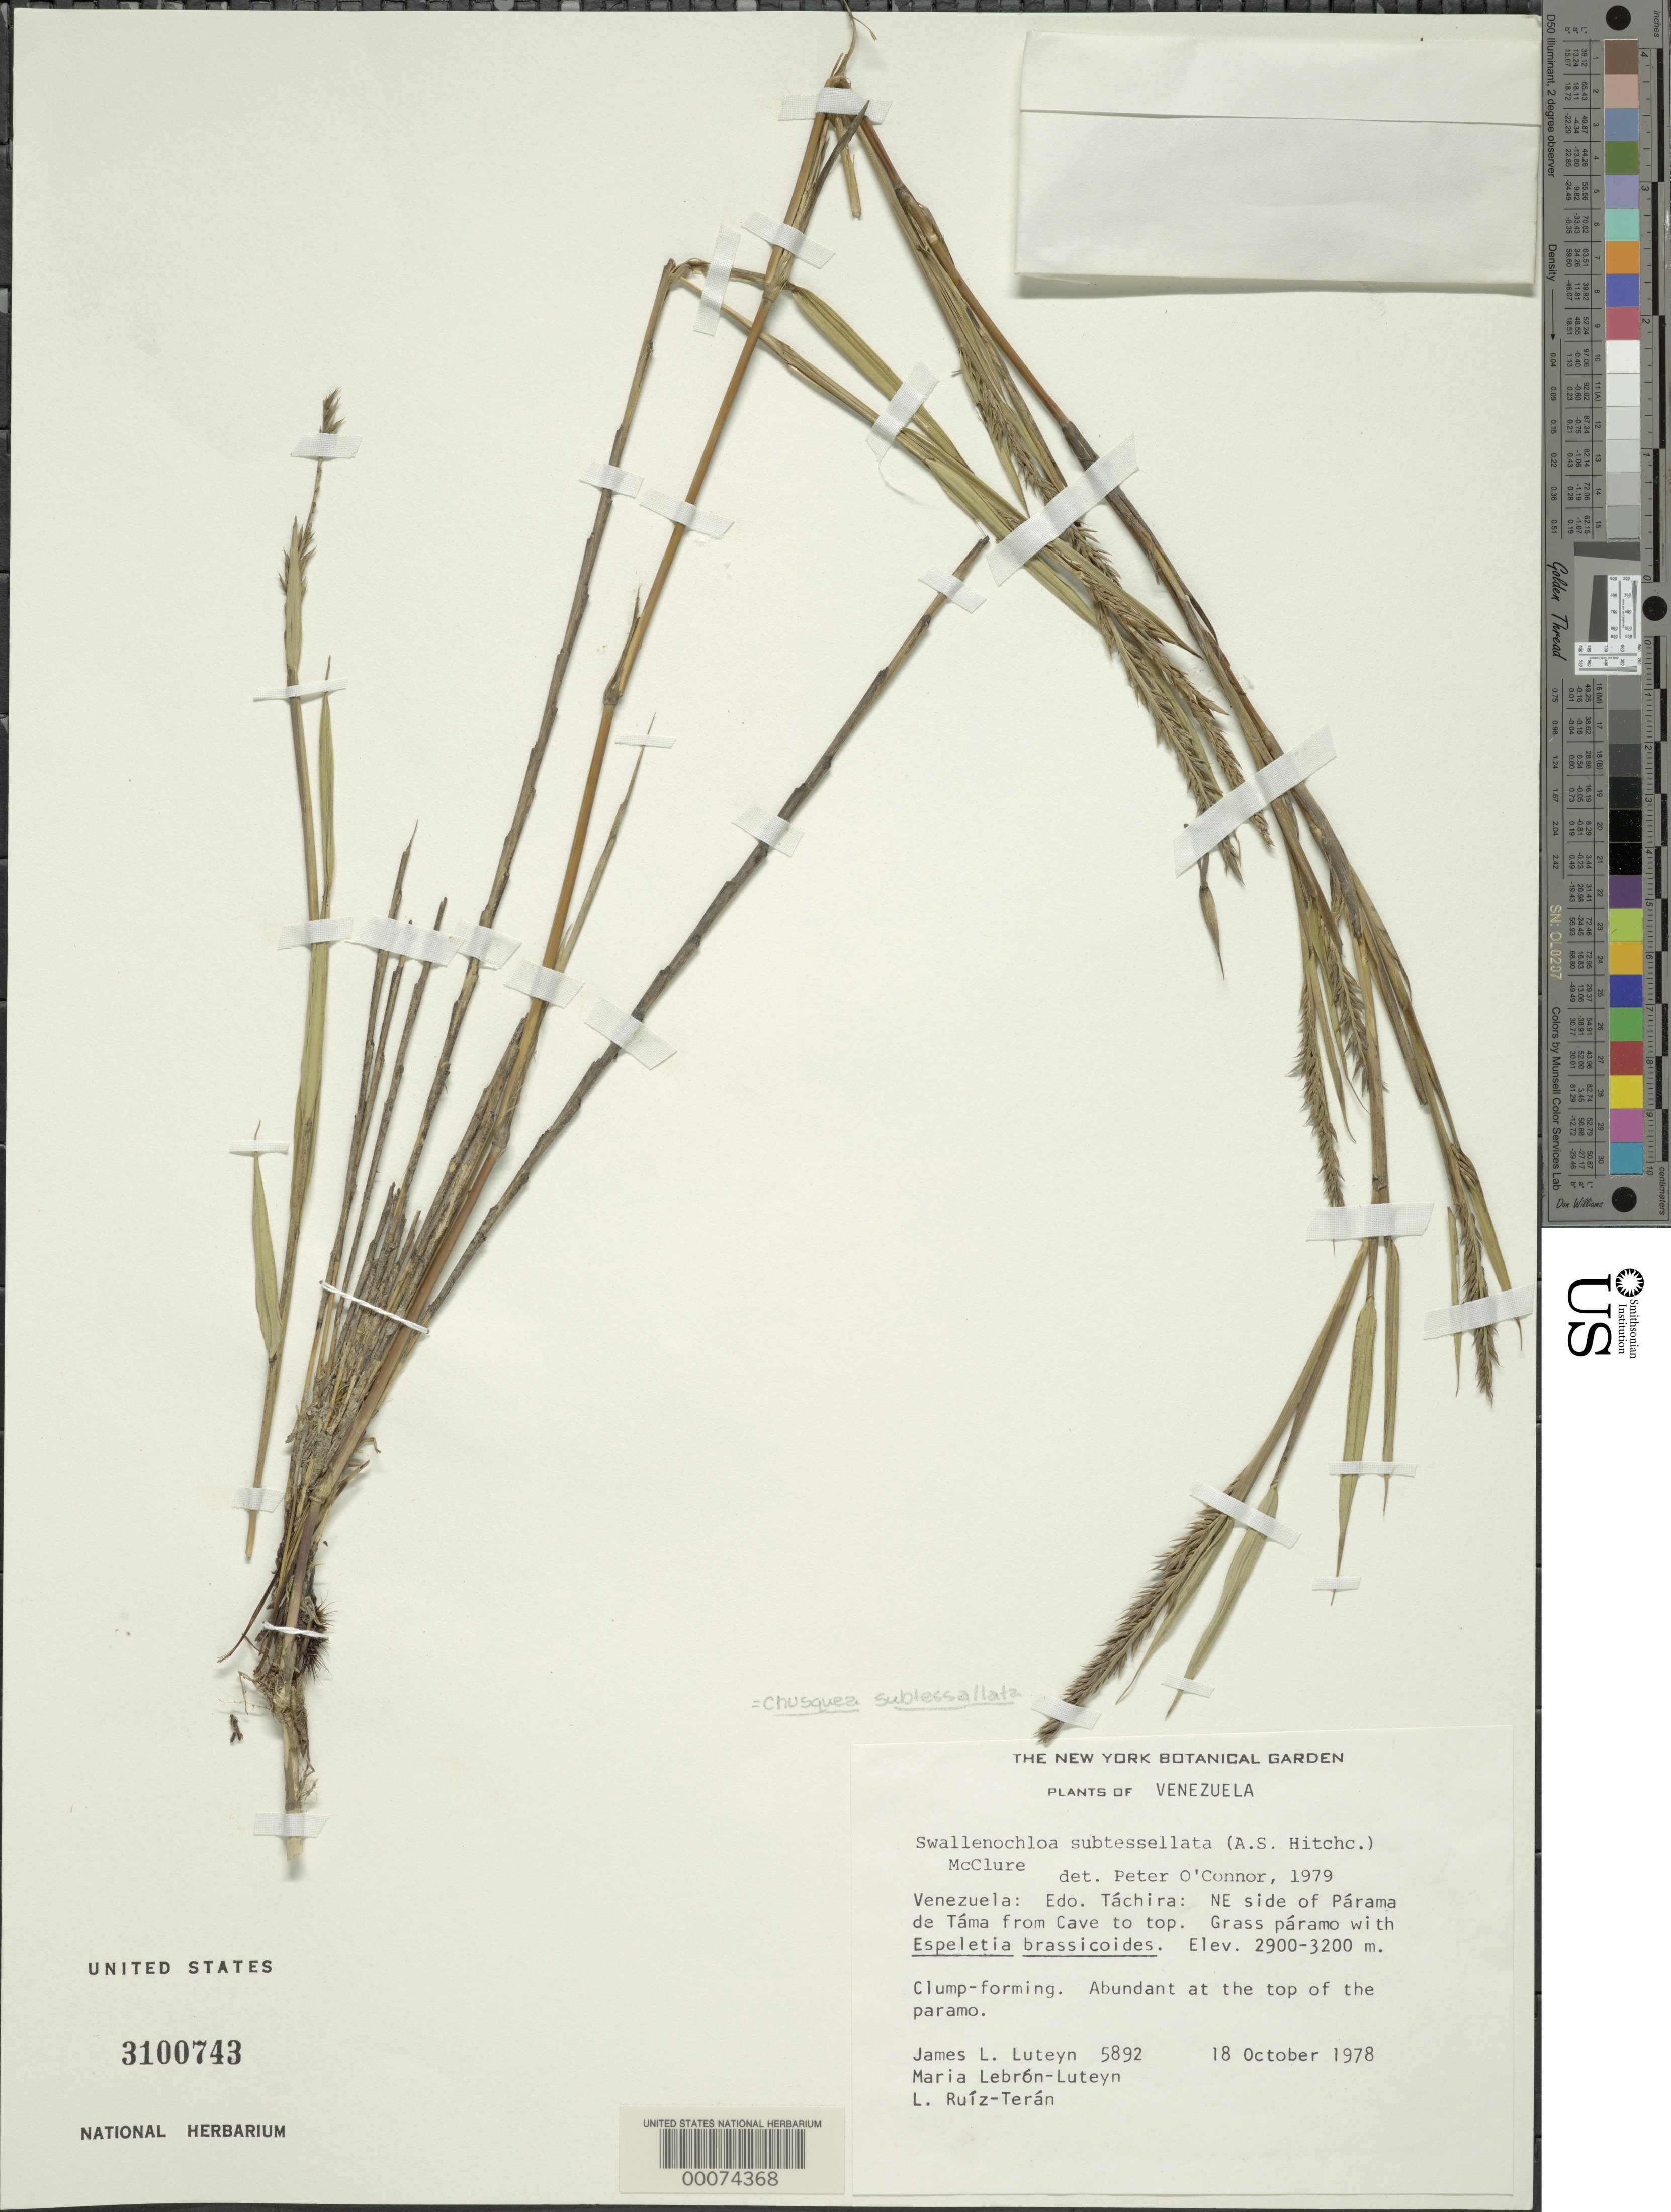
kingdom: Plantae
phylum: Tracheophyta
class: Liliopsida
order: Poales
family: Poaceae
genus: Chusquea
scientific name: Chusquea sp.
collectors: J. L. Luteyn, M. L. Lebrón-Luteyn & L. E. Ruíz-Terán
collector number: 5892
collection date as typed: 18 Oct 1978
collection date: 1978-10-18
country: Venezuela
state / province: Tachira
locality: Ne side of parama de tama from cave to top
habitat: Grass paramo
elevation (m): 2900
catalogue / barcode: US 3100743